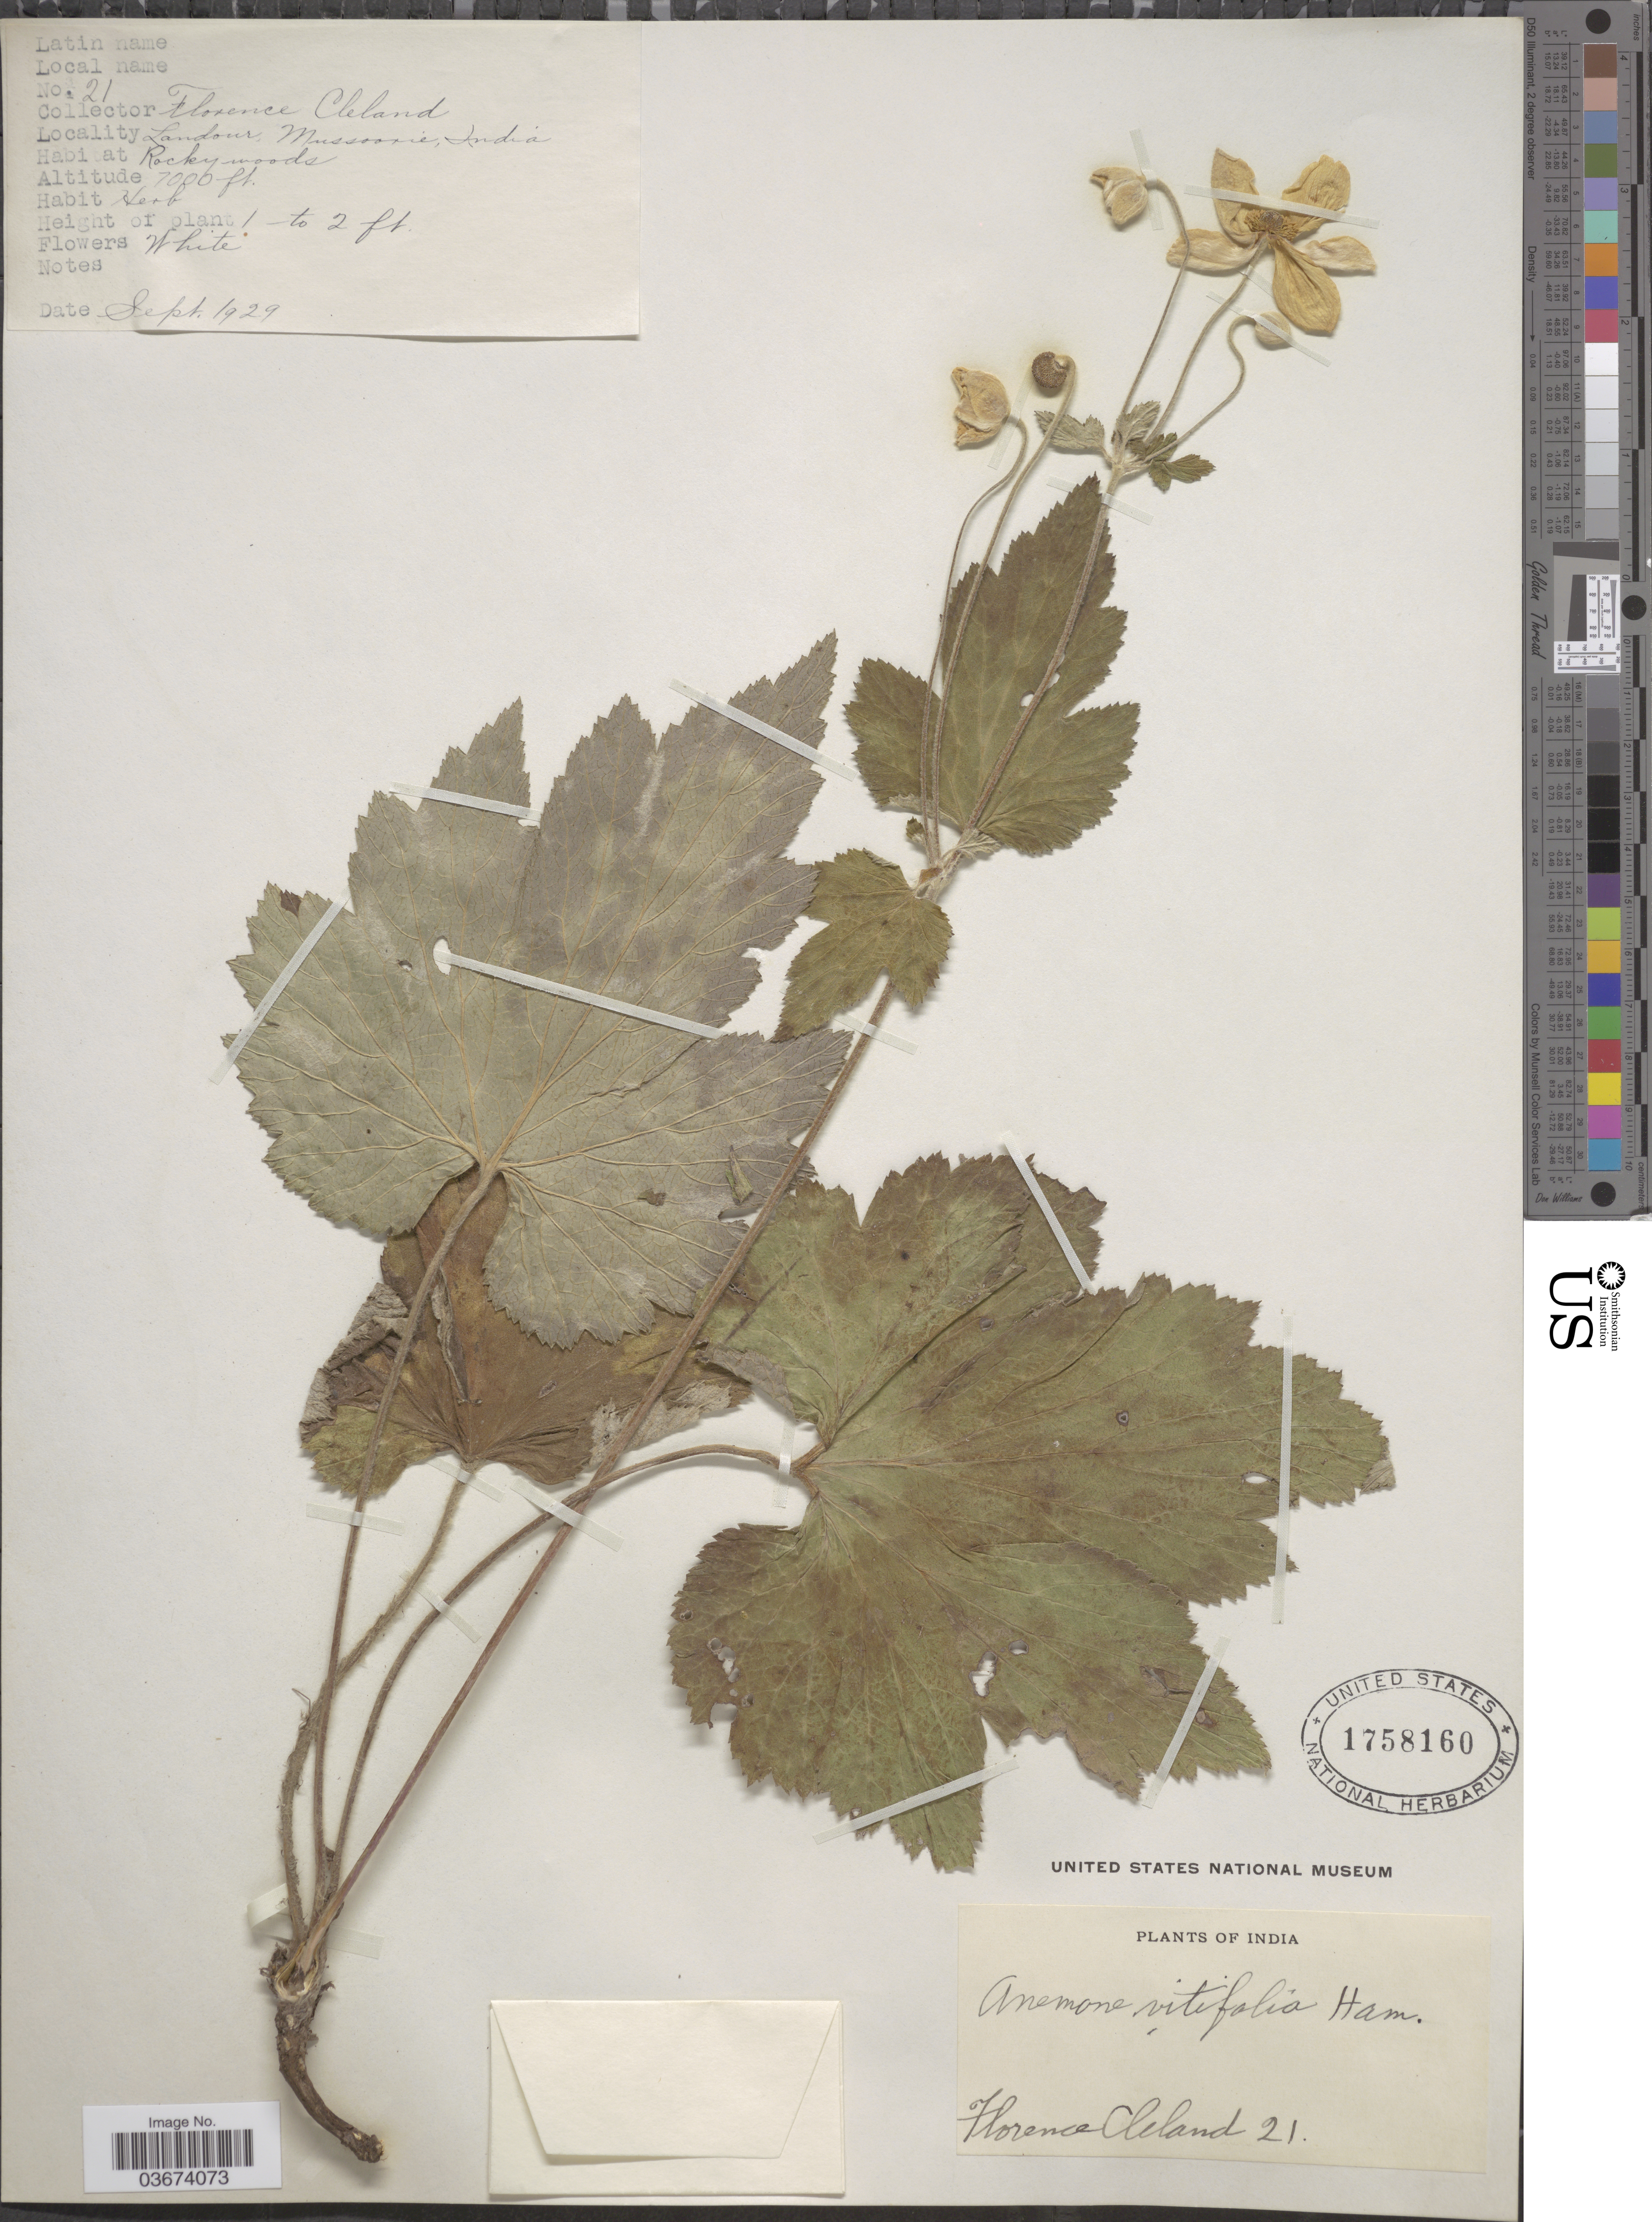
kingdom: Plantae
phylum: Tracheophyta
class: Magnoliopsida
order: Ranunculales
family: Ranunculaceae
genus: Anemone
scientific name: Anemone vitifolia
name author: Buch.-Ham. ex DC.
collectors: F. Cleland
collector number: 21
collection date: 1929-09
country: India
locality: Landour, Mussoorie.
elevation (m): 2134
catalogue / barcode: US 1758160